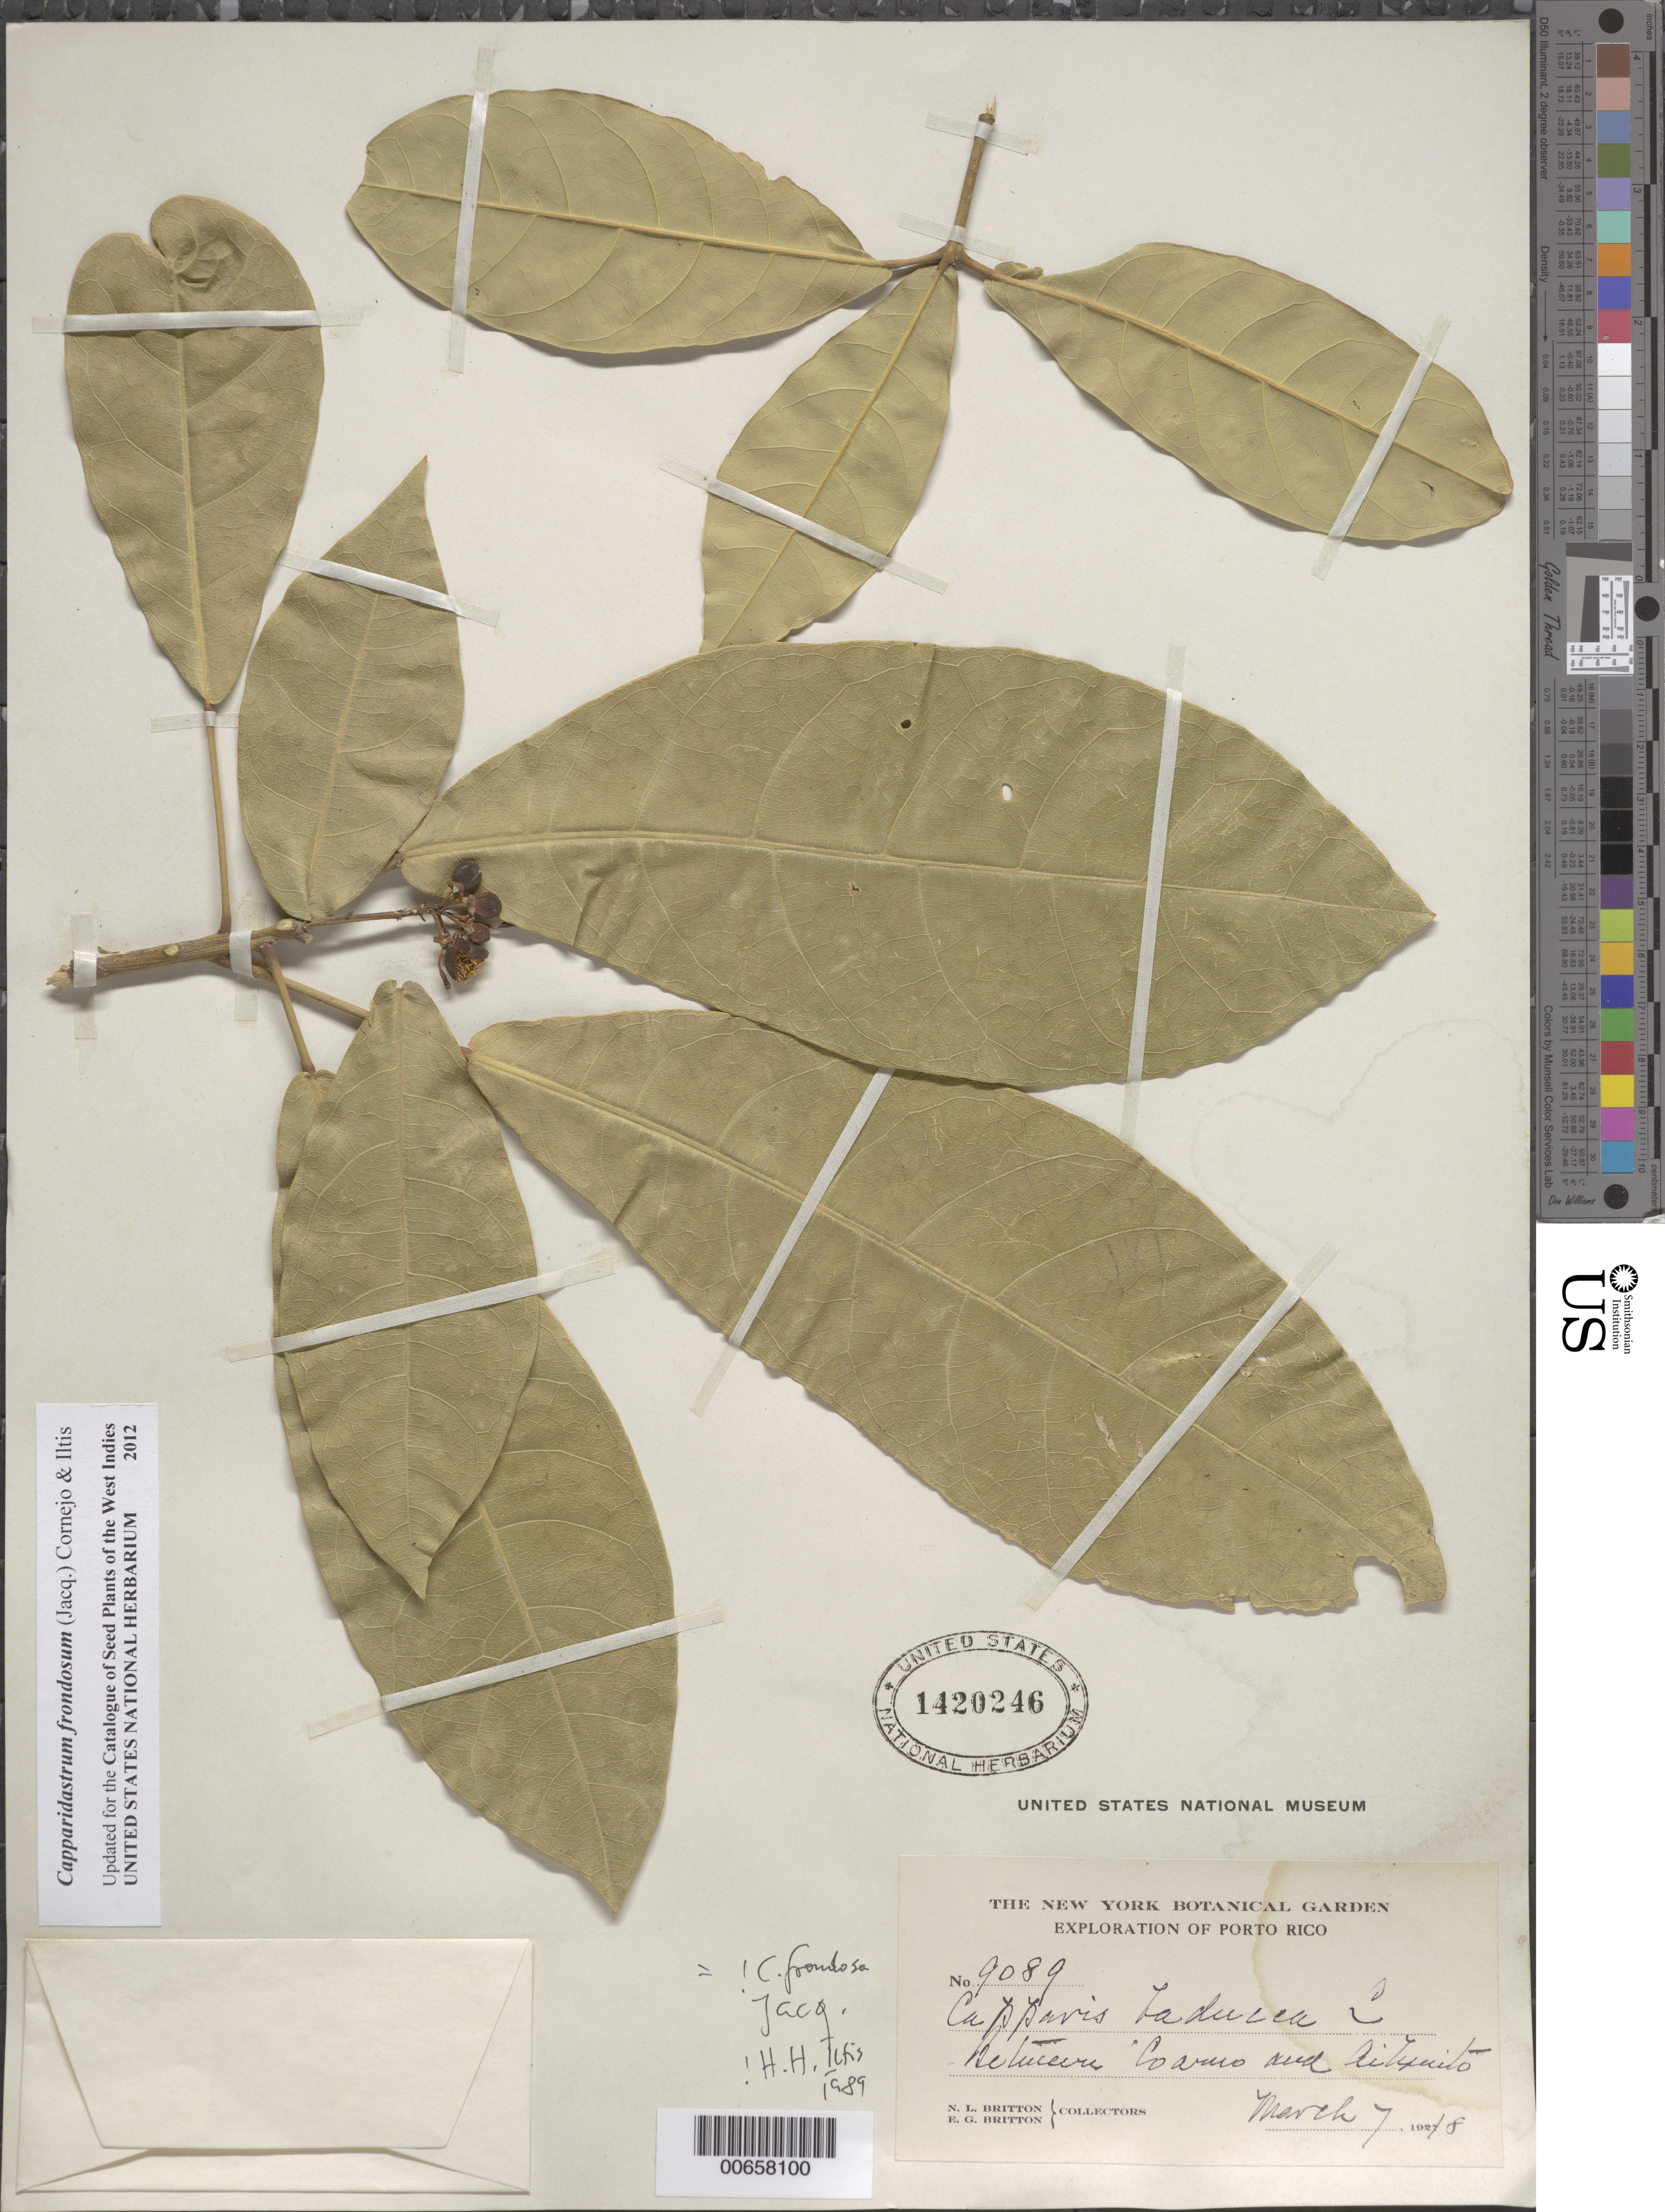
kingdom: Plantae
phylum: Tracheophyta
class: Magnoliopsida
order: Brassicales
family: Capparaceae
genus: Capparis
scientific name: Capparis baducca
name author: L.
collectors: N. Britton & E. G. Britton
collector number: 9089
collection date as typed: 07 Mar 1928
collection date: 1928-03-07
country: Puerto Rico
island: Greater Antilles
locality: Coamo and Aibonito, btw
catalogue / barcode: US 1420246